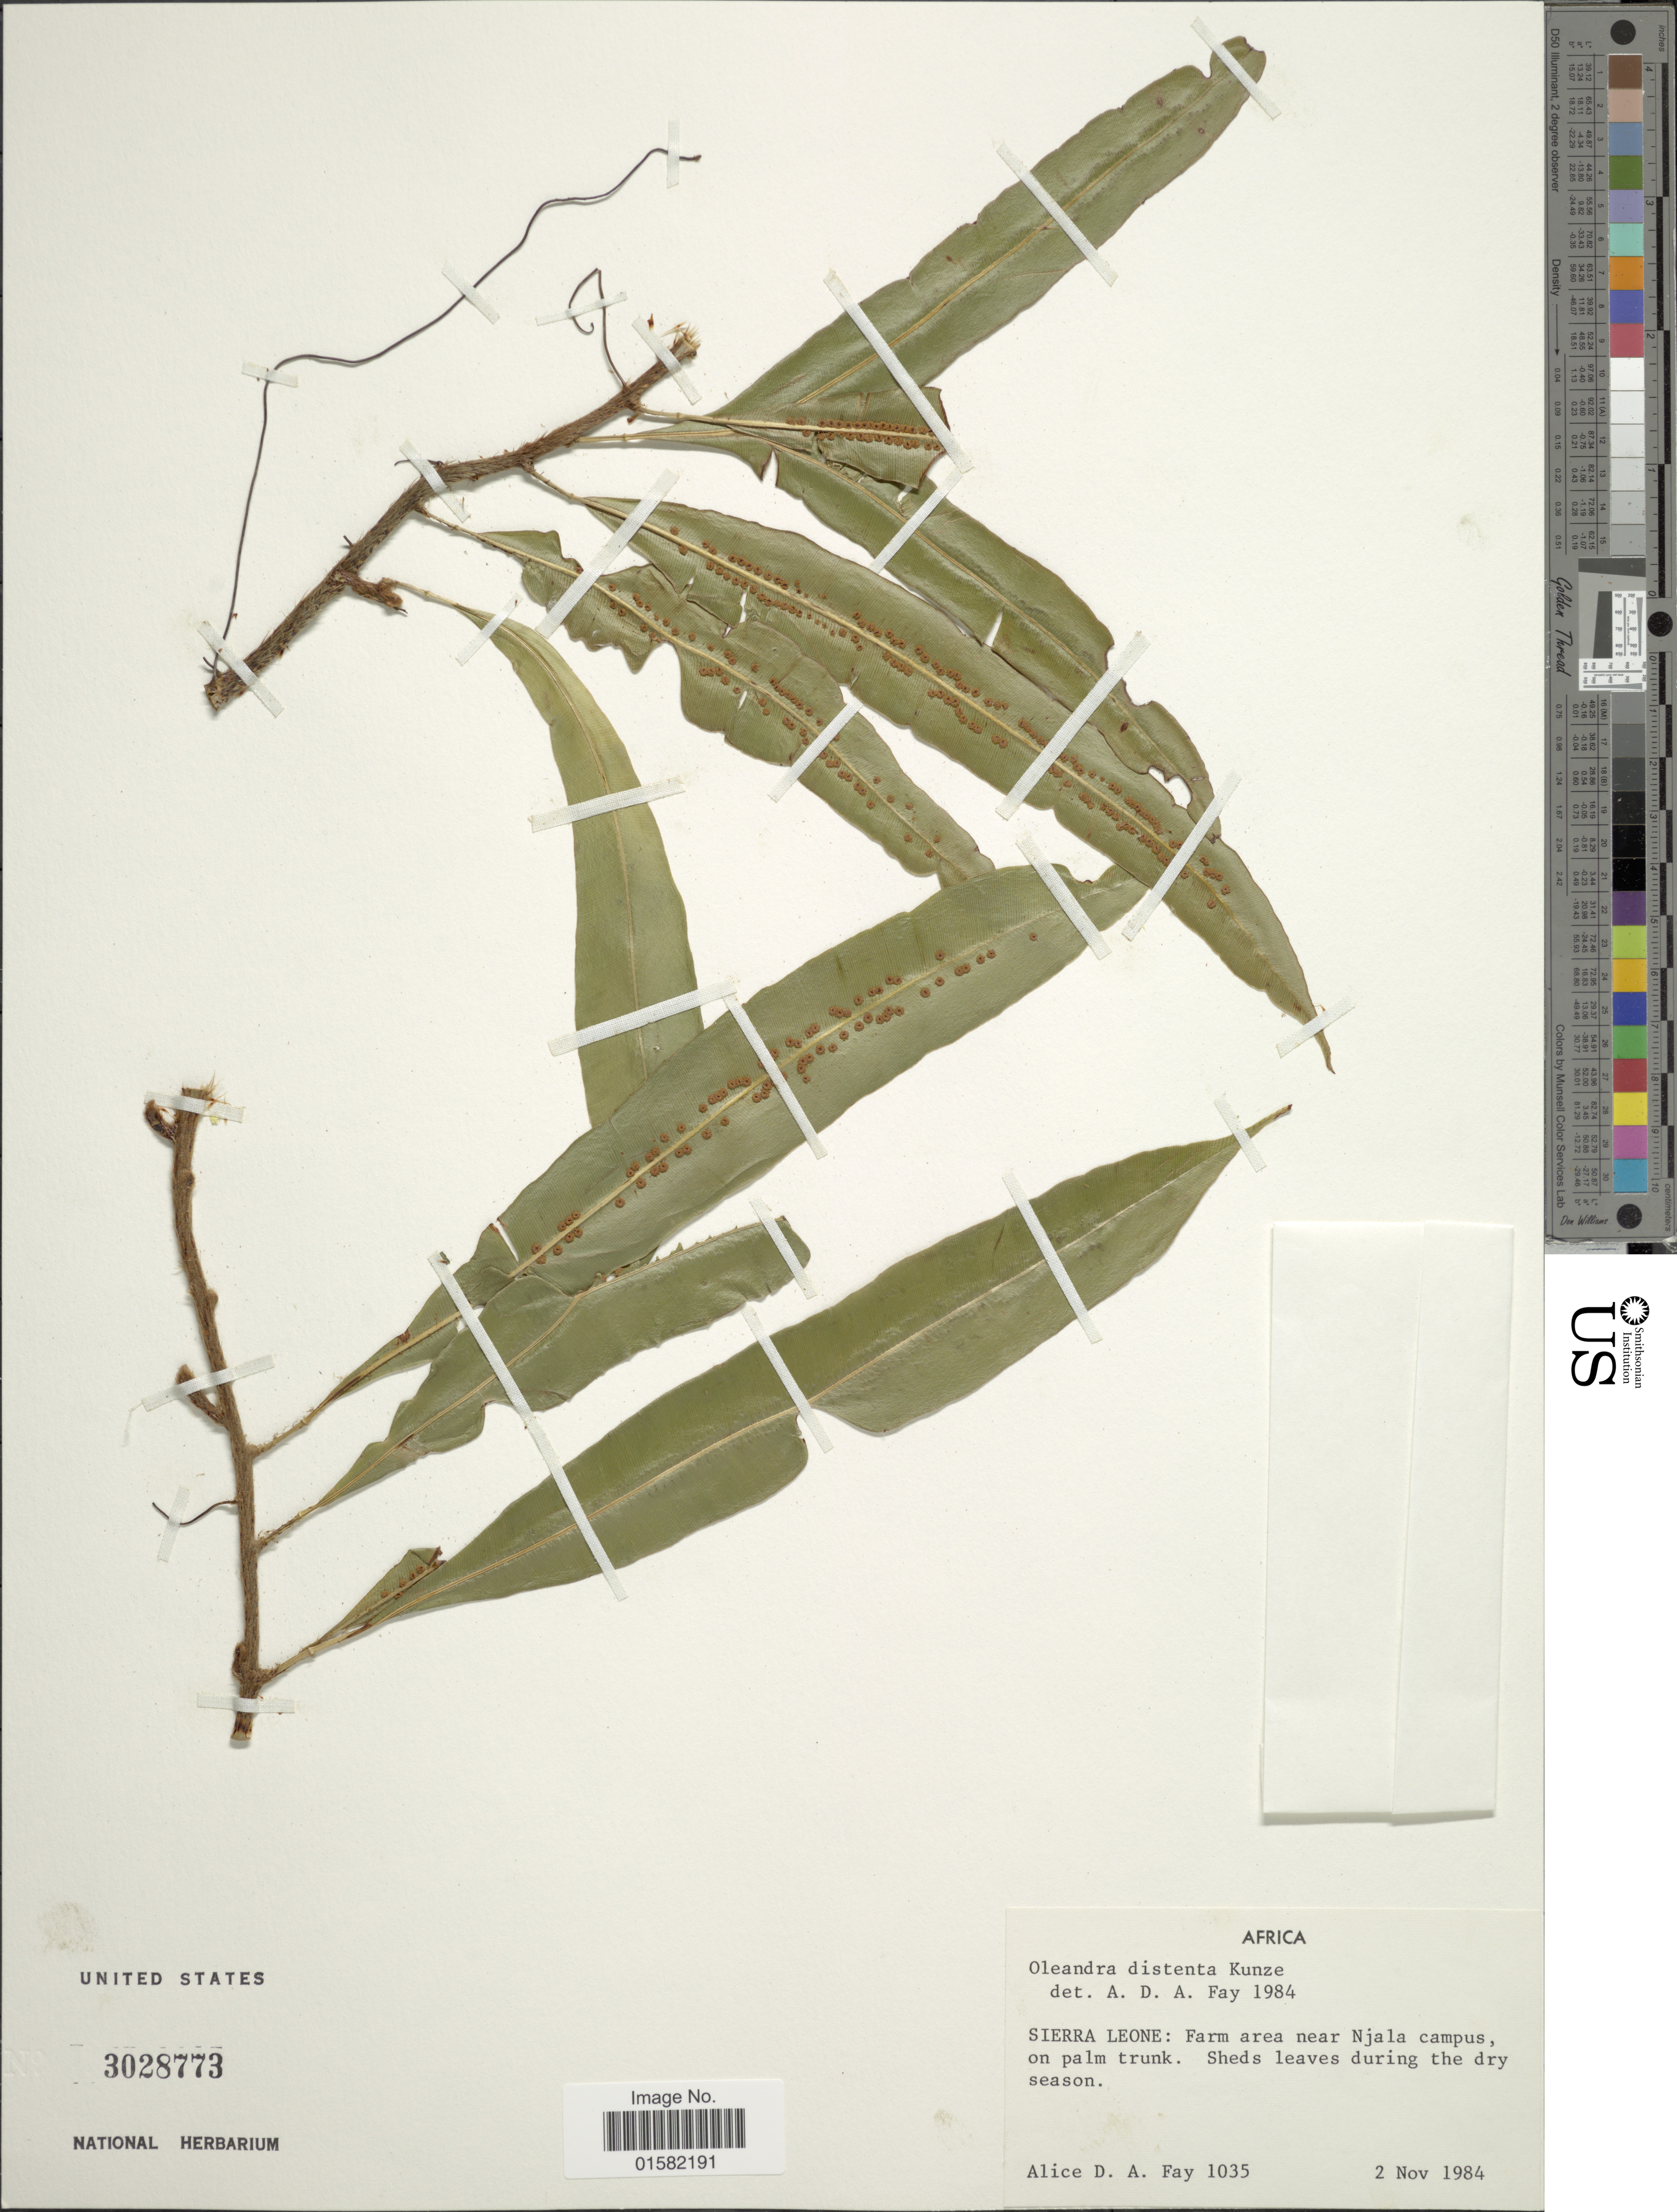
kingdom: Plantae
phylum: Tracheophyta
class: Polypodiopsida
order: Polypodiales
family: Oleandraceae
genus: Oleandra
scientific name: Oleandra articulata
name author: (Sw.) C. Presl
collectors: A. Fay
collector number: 1035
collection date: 1984-11-02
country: Sierra Leone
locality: Africa, Sierra Leone: Farm area near Njala campus on palm trunk.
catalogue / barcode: US 3028773